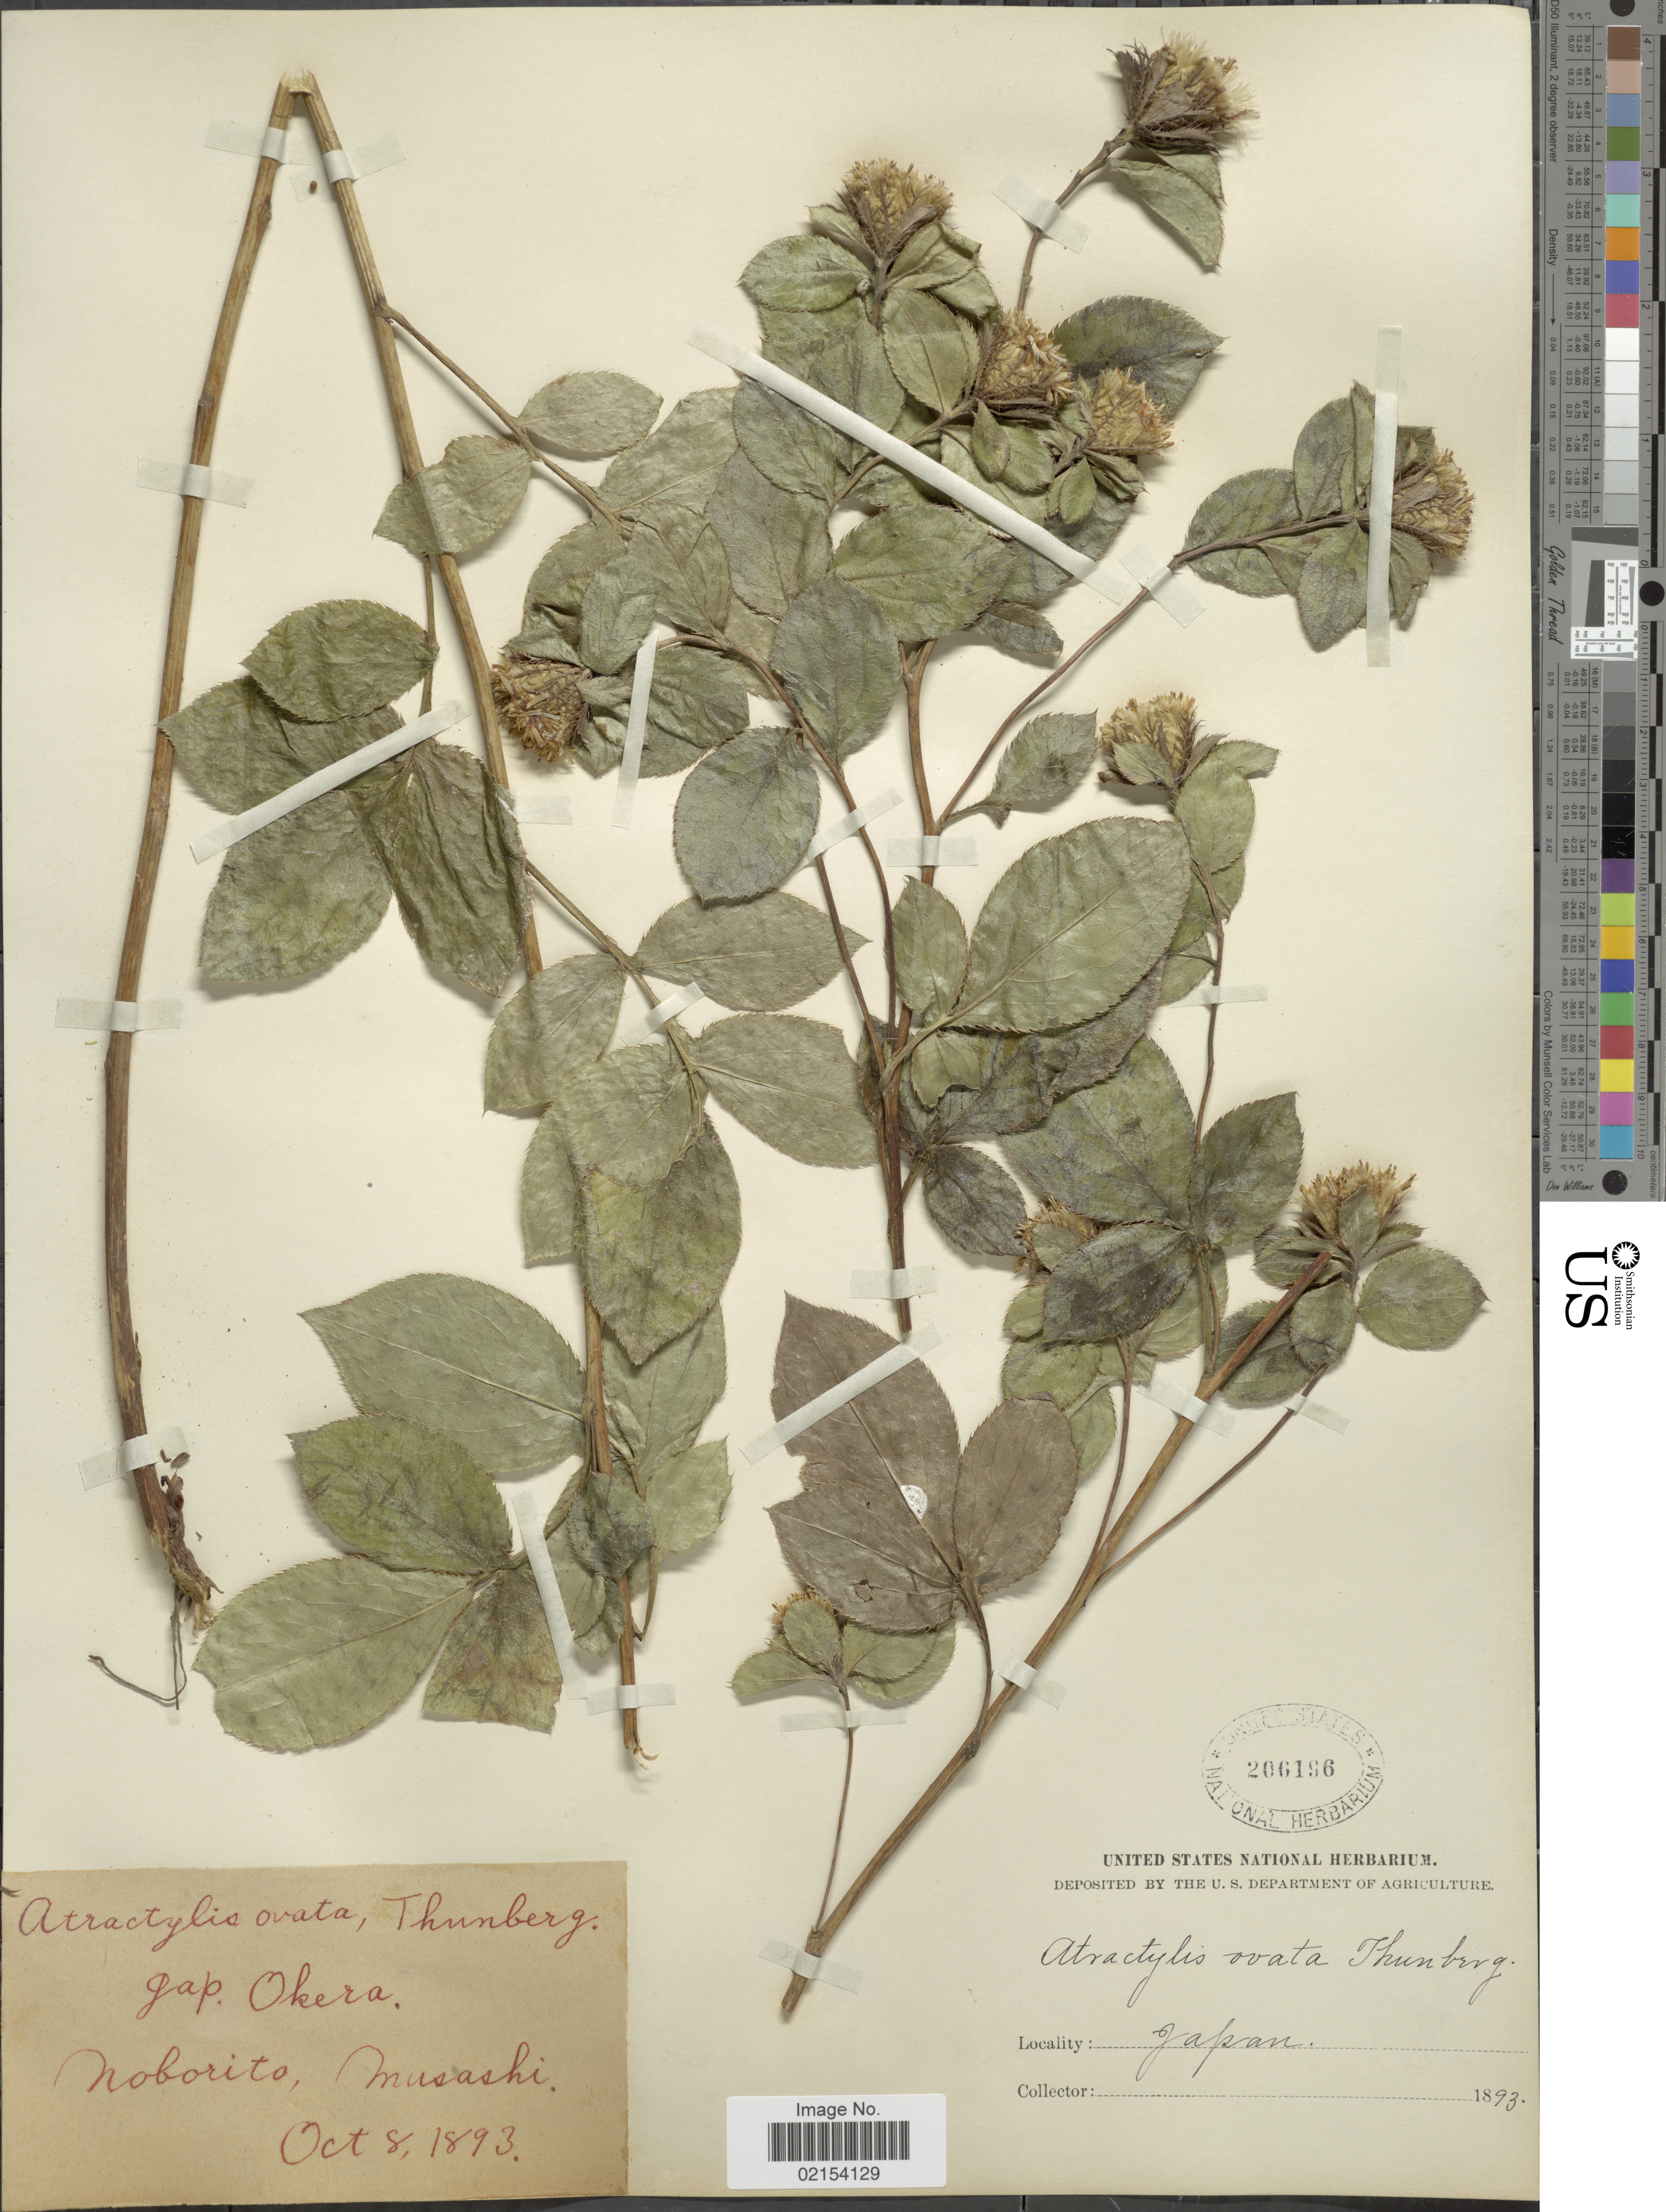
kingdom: Plantae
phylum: Tracheophyta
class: Magnoliopsida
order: Asterales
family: Asteraceae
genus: Atractylodes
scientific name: Atractylodes ovata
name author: (Thunb.) DC.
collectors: Facchini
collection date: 1893-10-08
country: Japan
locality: Noborito, Musashi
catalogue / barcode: US 206196